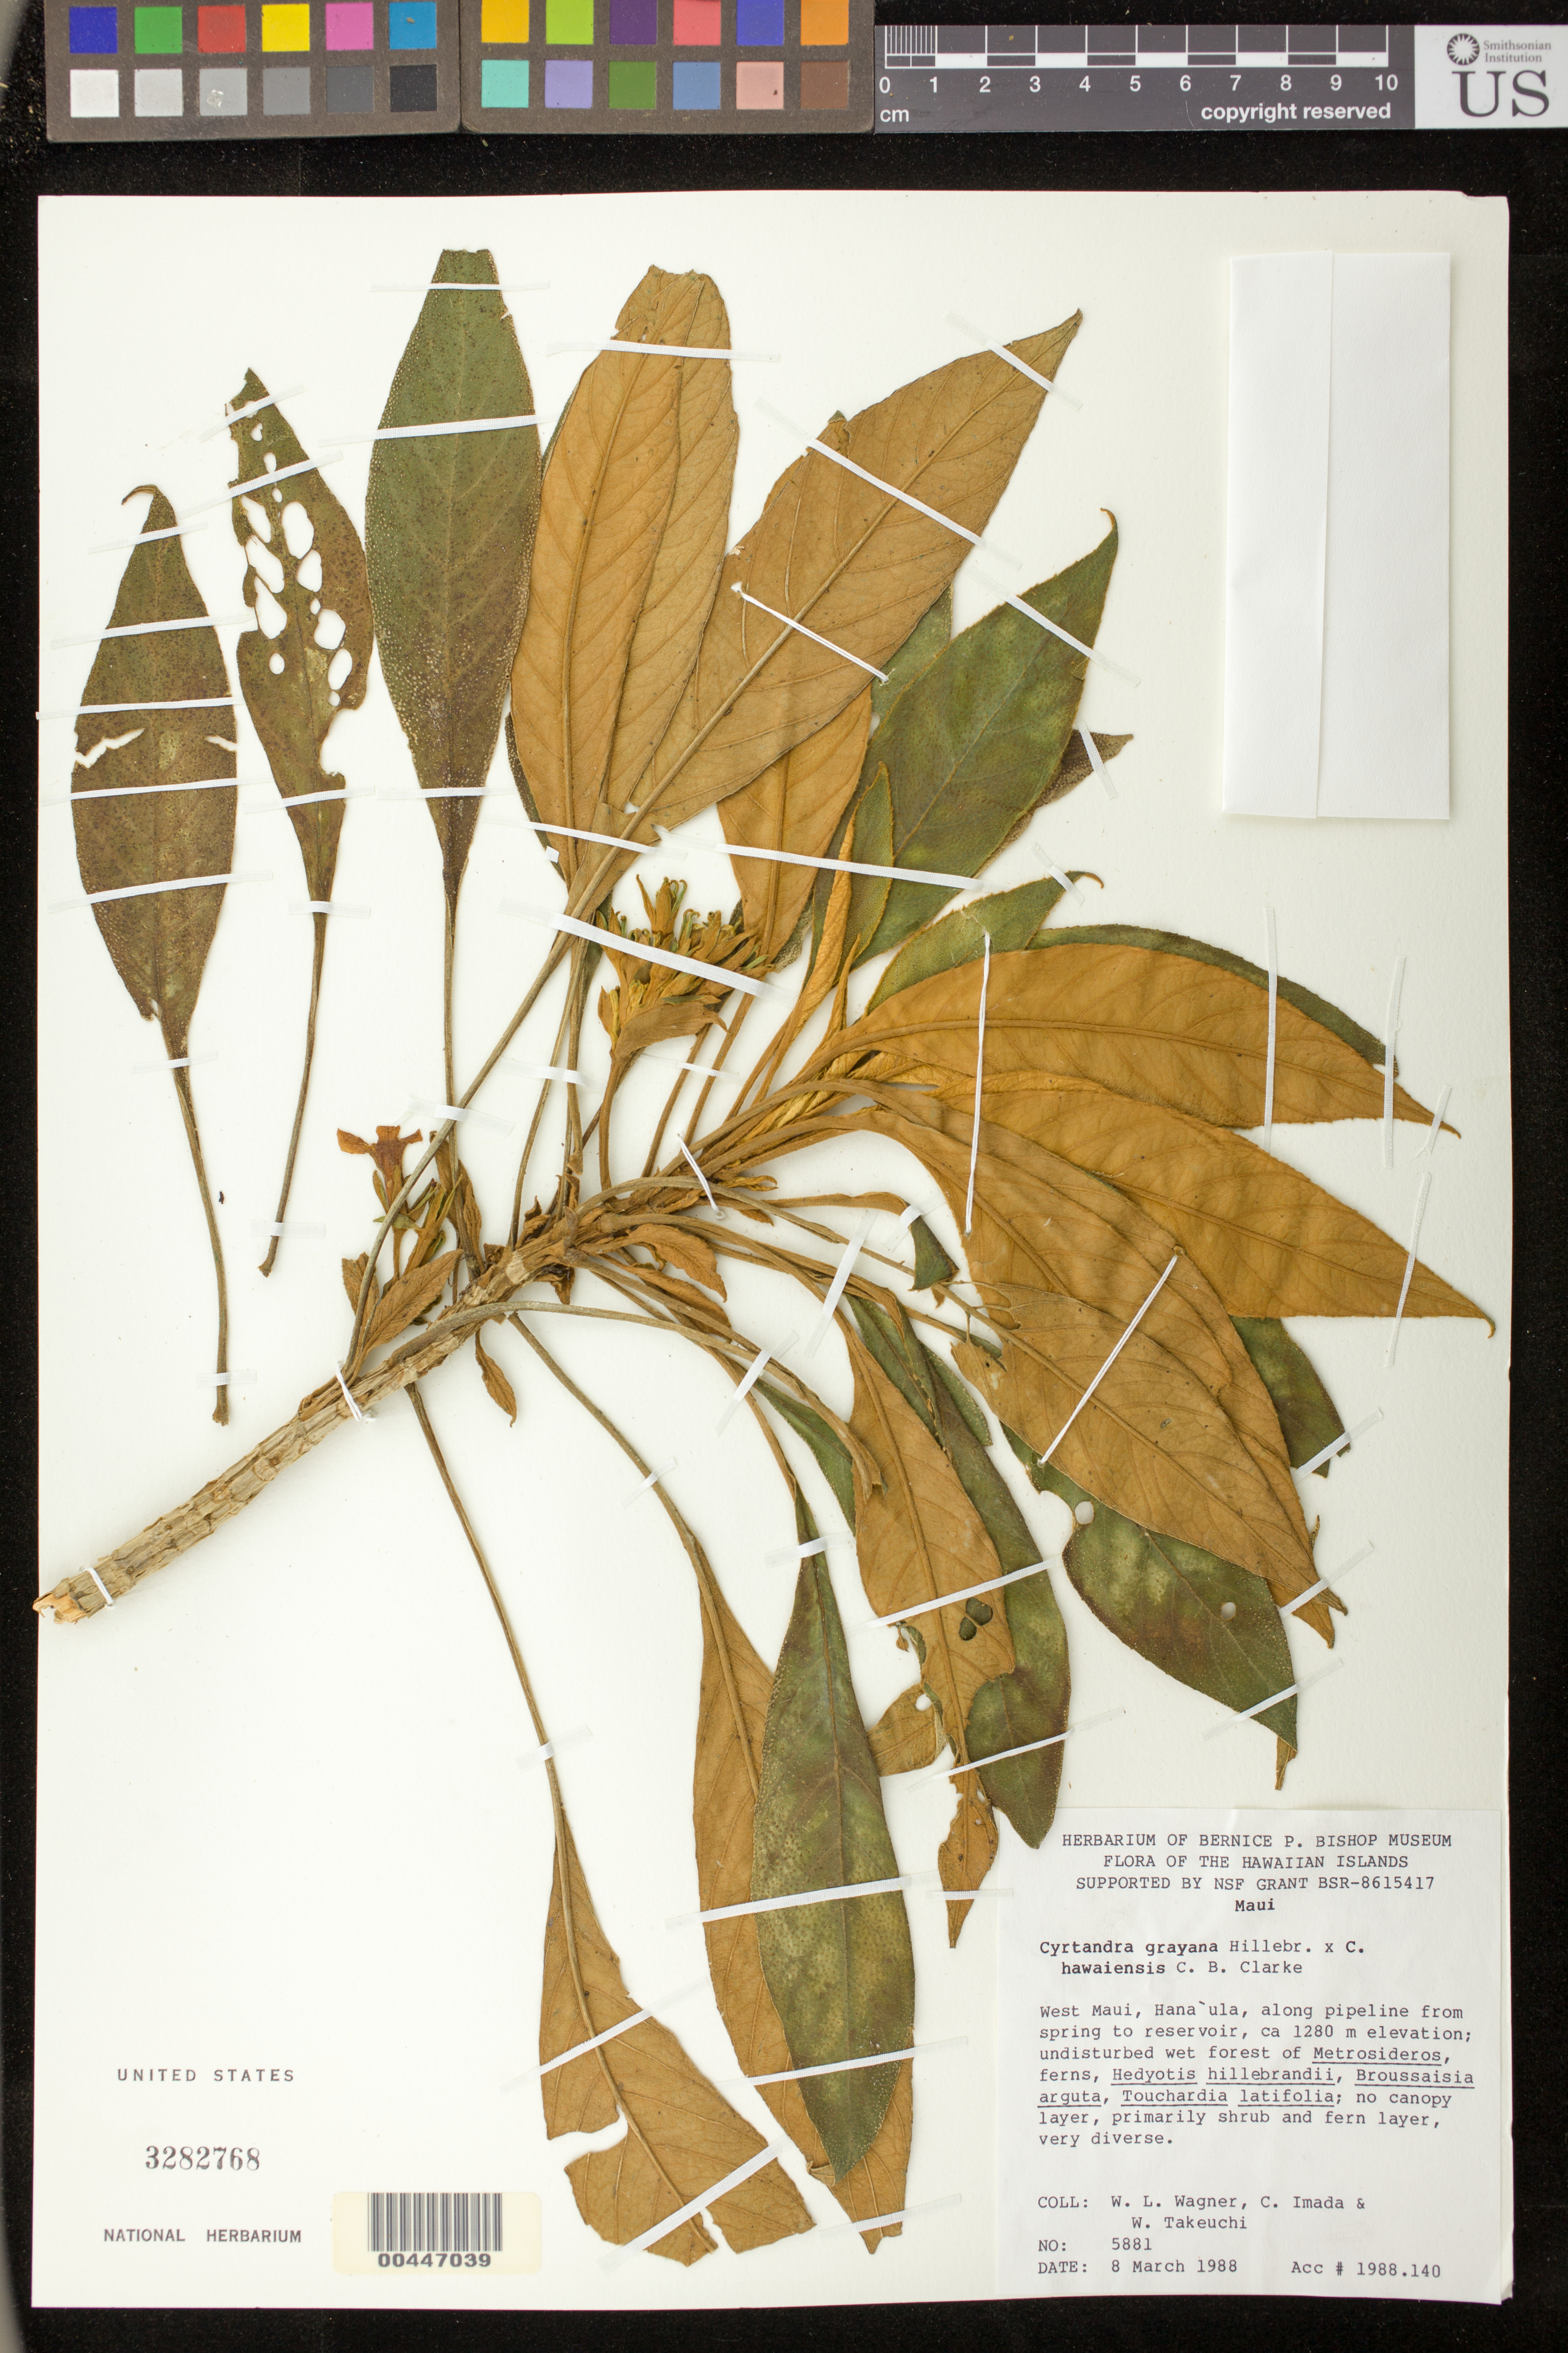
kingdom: Plantae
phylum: Tracheophyta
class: Magnoliopsida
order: Lamiales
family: Gesneriaceae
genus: Cyrtandra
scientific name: Cyrtandra grayana x C. hawaiensis C.B. Clarke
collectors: W. L. Wagner, C. Imada & W. N. Takeuchi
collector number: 5881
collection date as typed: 08 Mar 1988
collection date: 1988-03-08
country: United States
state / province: Hawaii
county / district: Maui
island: Maui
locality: West Maui, Hana Ula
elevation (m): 1280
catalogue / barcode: US 3282768